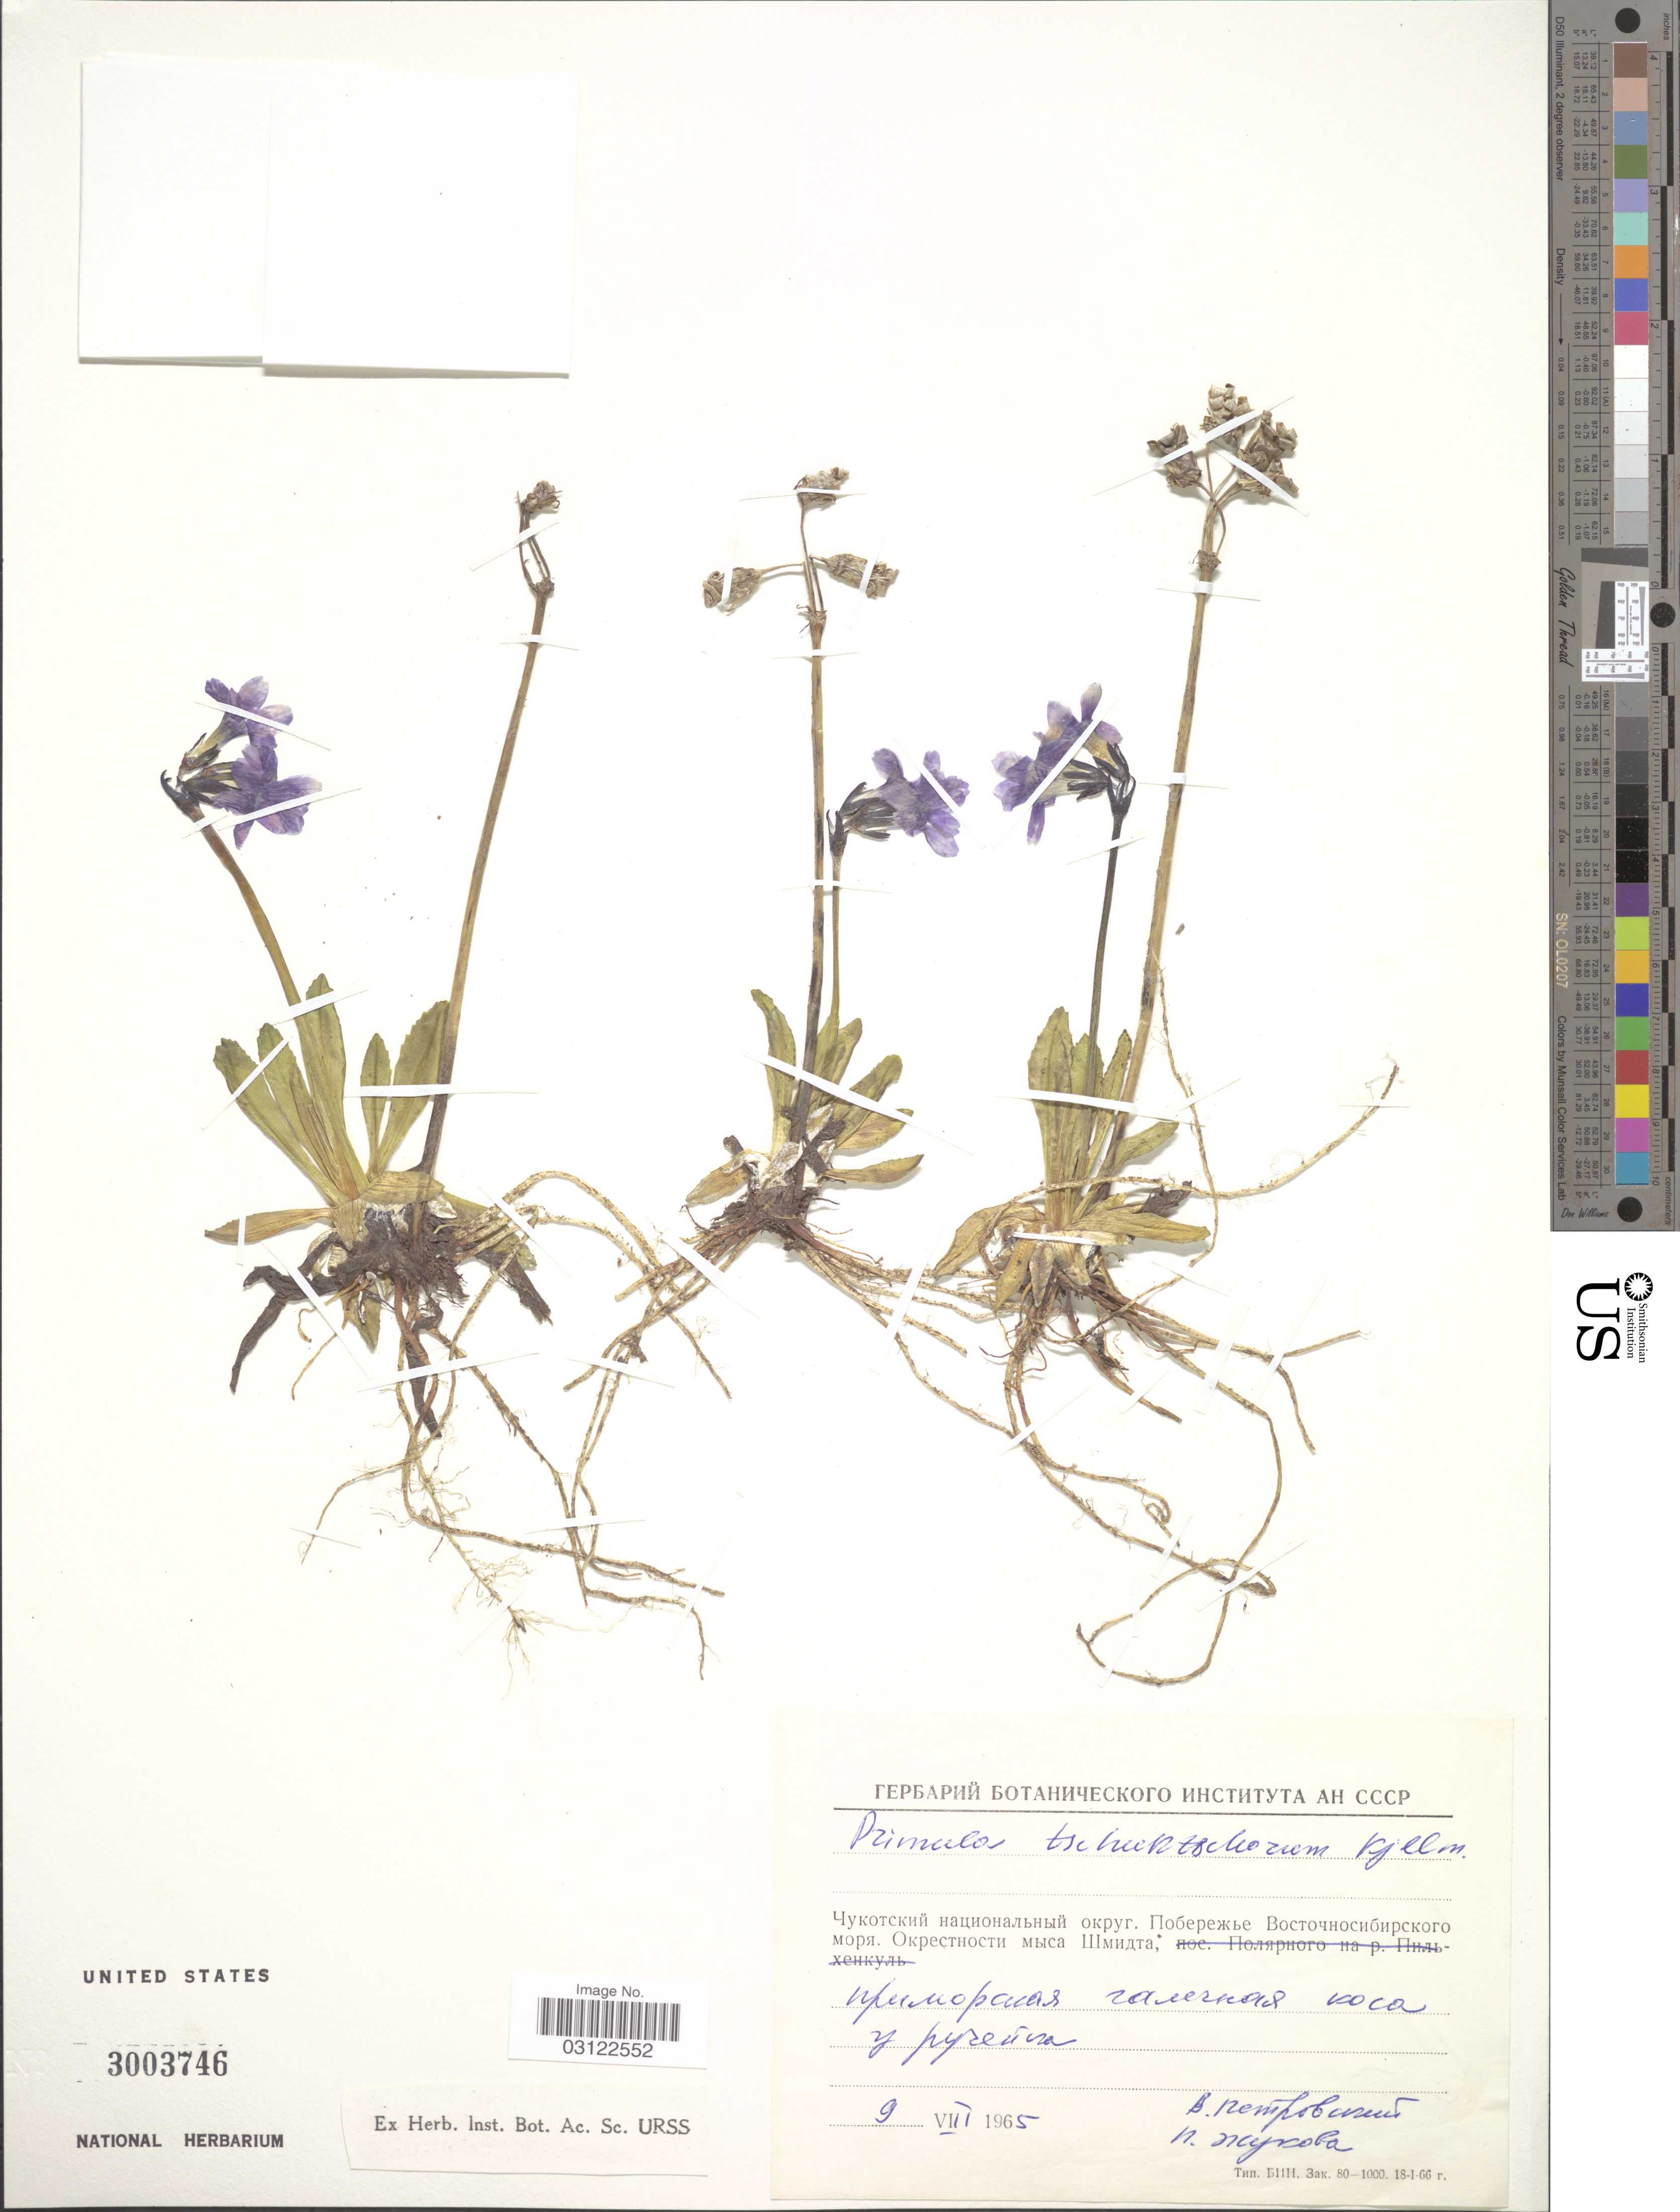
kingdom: Plantae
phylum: Tracheophyta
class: Magnoliopsida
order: Ericales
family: Primulaceae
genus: Primula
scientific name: Primula tschuktschorum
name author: Kjellm.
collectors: V. Petrovskiy & P. Zhukova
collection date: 1965-08-09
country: Russian Federation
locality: East Siberian Sea, vicinity of Mys Shmidta.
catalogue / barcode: US 3003746